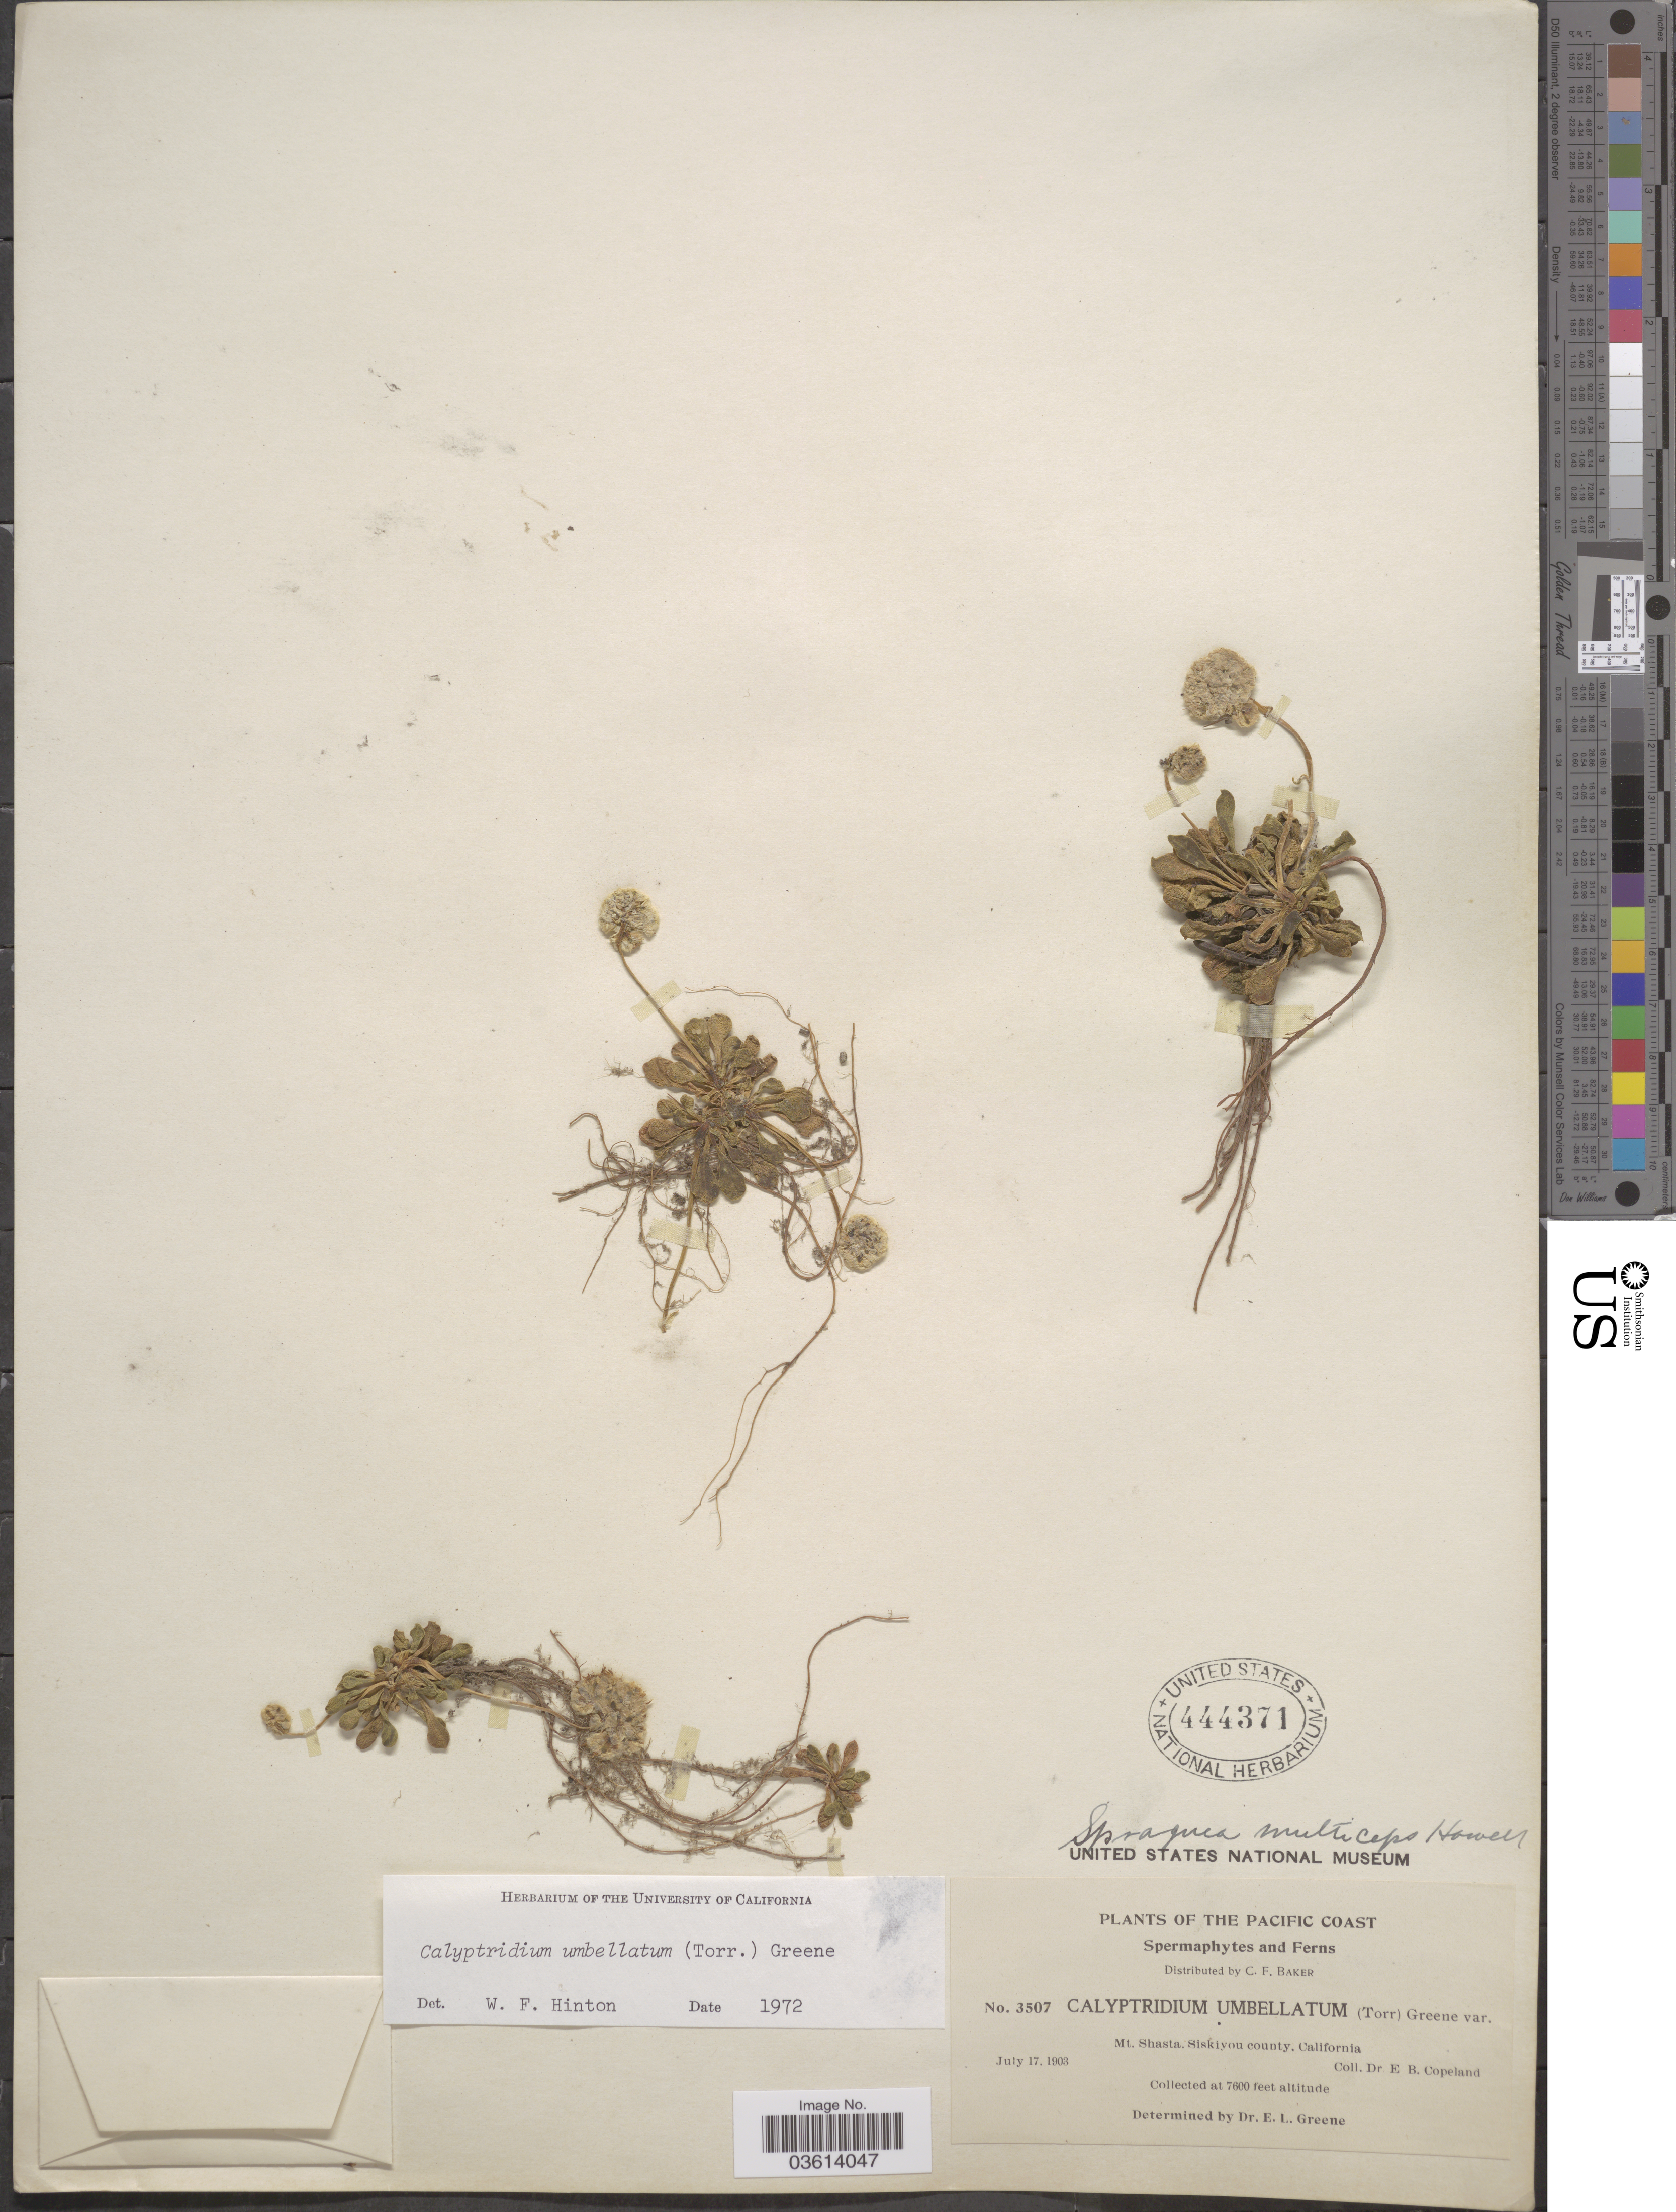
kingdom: Plantae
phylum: Tracheophyta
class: Magnoliopsida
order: Caryophyllales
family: Montiaceae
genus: Calyptridium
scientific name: Calyptridium umbellatum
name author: (Torr.) Greene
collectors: E. B. Copeland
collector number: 3507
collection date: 1903-07-17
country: United States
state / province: California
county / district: Siskiyou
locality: The Pacific Coast. Mt. Shasta. Siskiyou county.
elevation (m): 2316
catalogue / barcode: US 444371